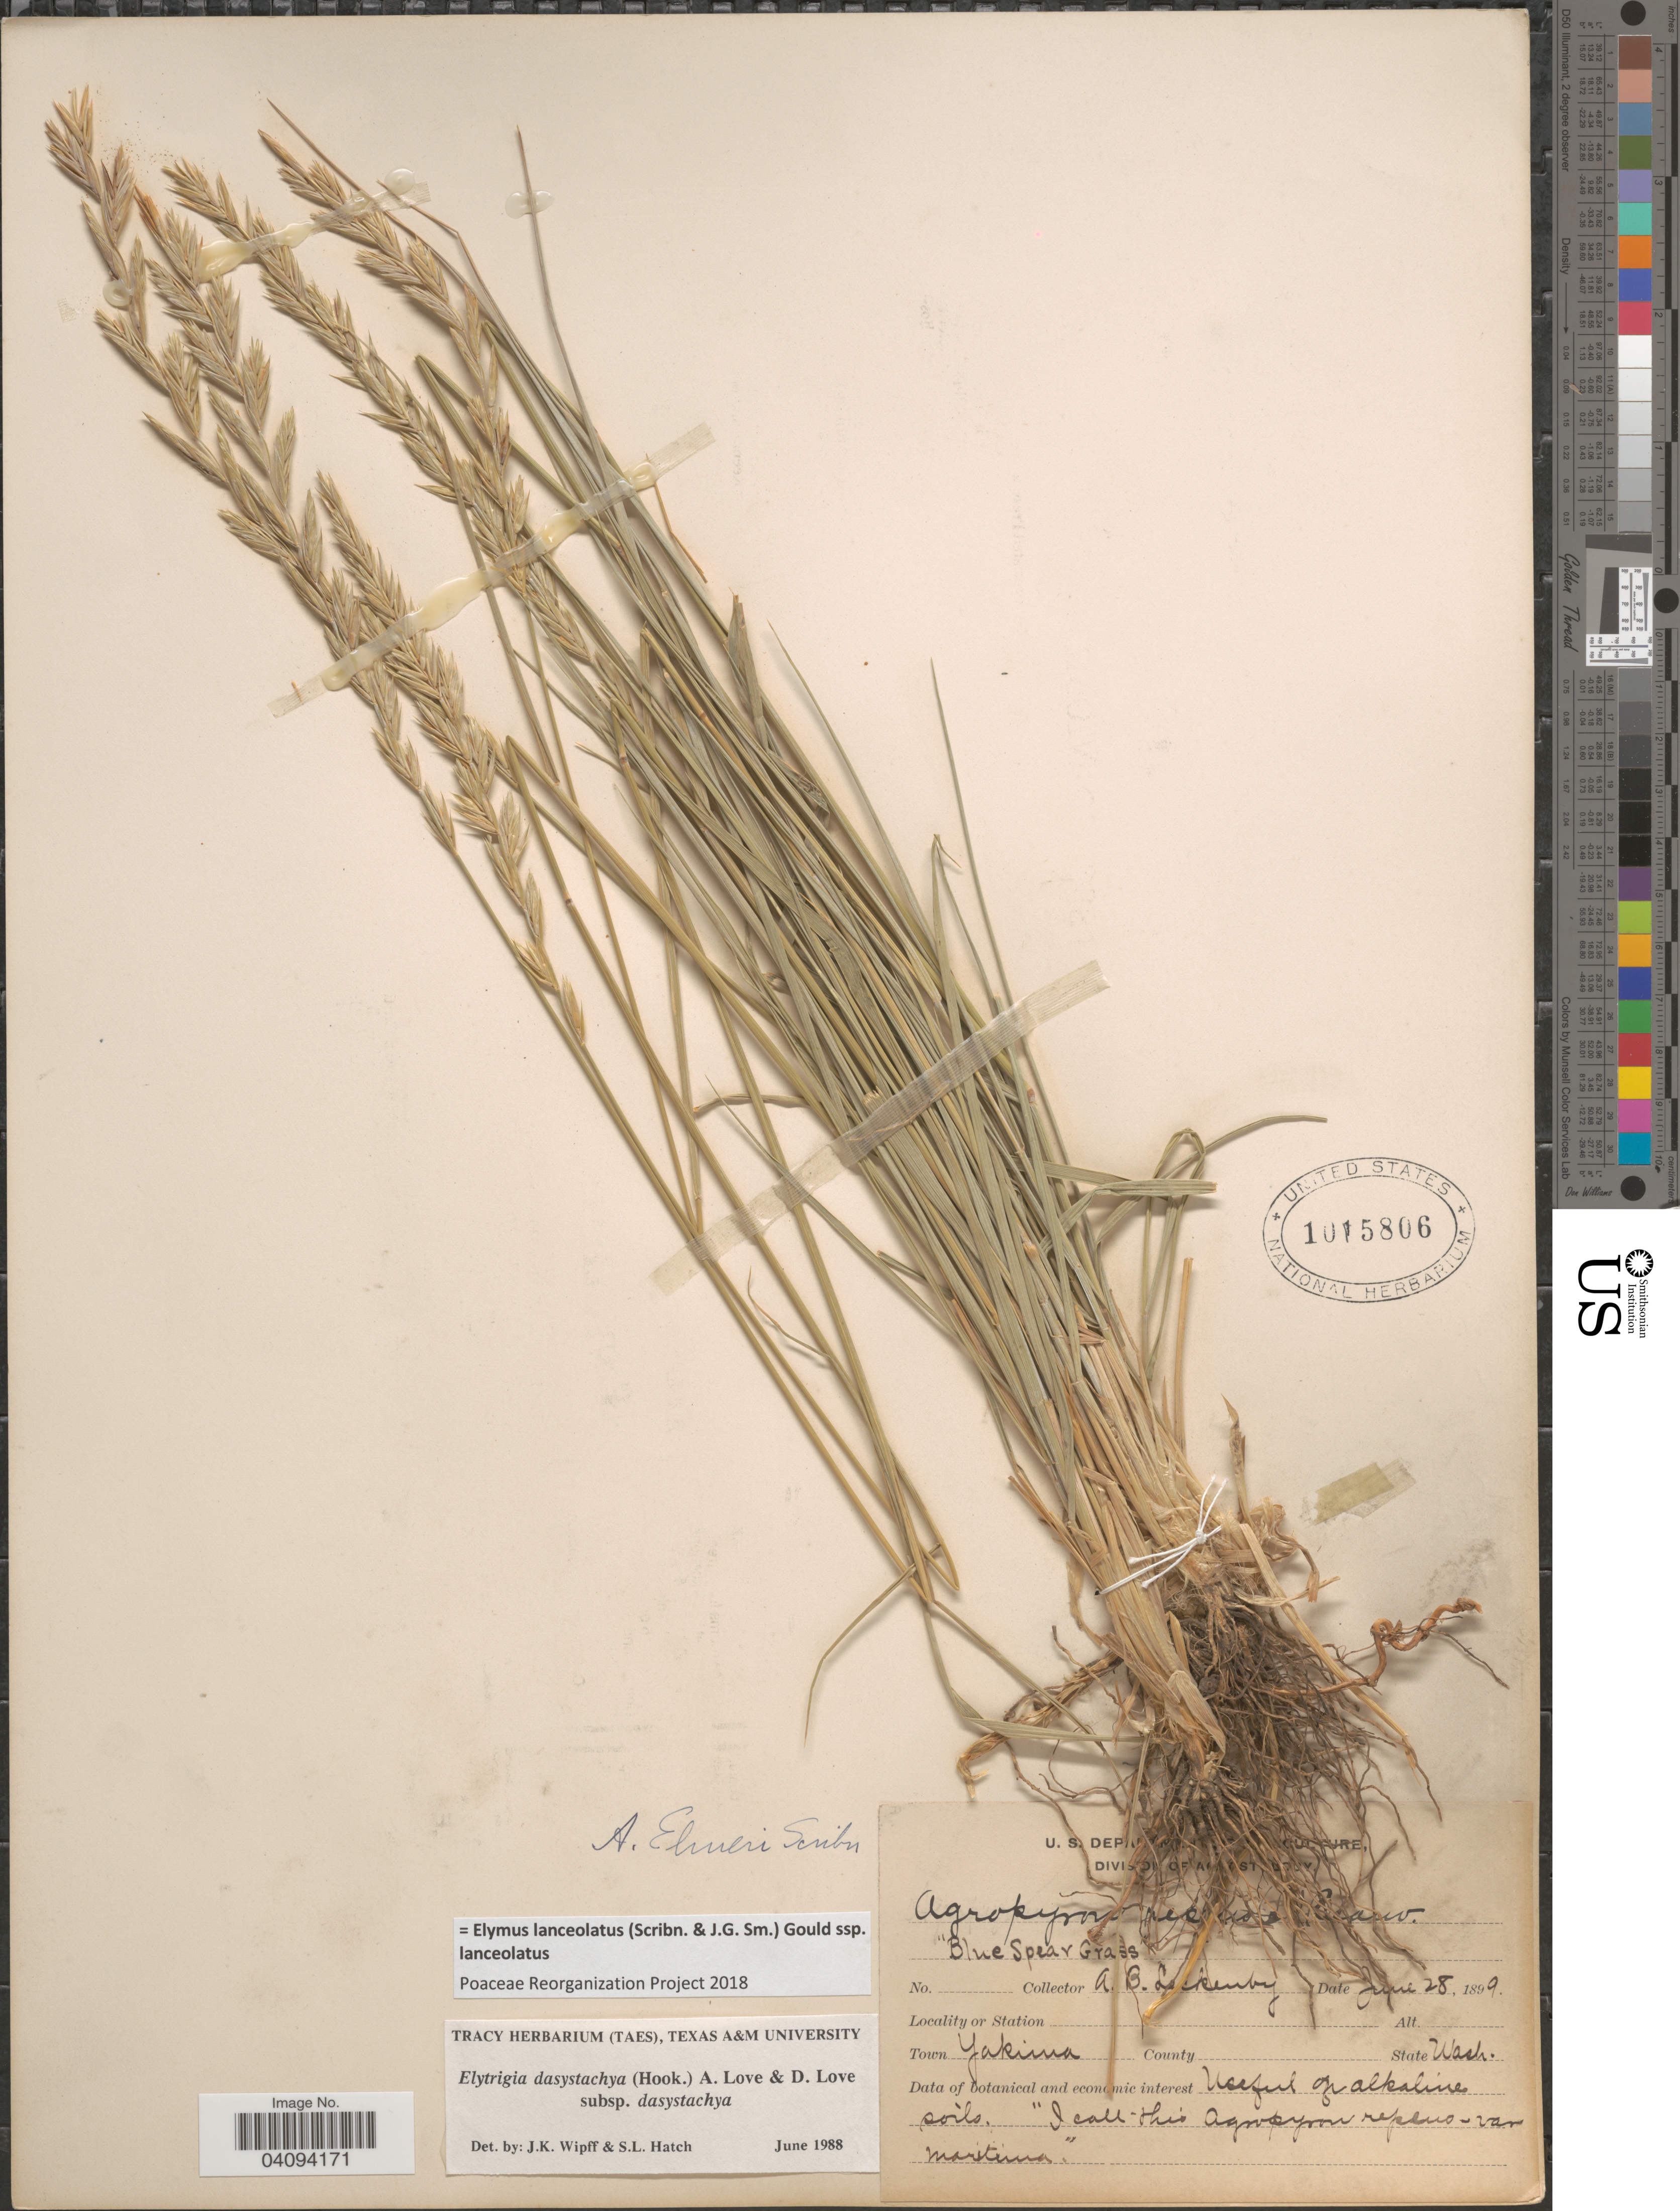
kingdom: Plantae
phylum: Tracheophyta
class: Liliopsida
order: Poales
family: Poaceae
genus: Elymus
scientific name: Elymus lanceolatus subsp. lanceolatus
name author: (Scribn. & J.G. Sm.) Gould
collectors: A. Leckenby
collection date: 1899-06-28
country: United States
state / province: Washington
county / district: Yakima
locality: Town Yakima.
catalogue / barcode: US 1015806